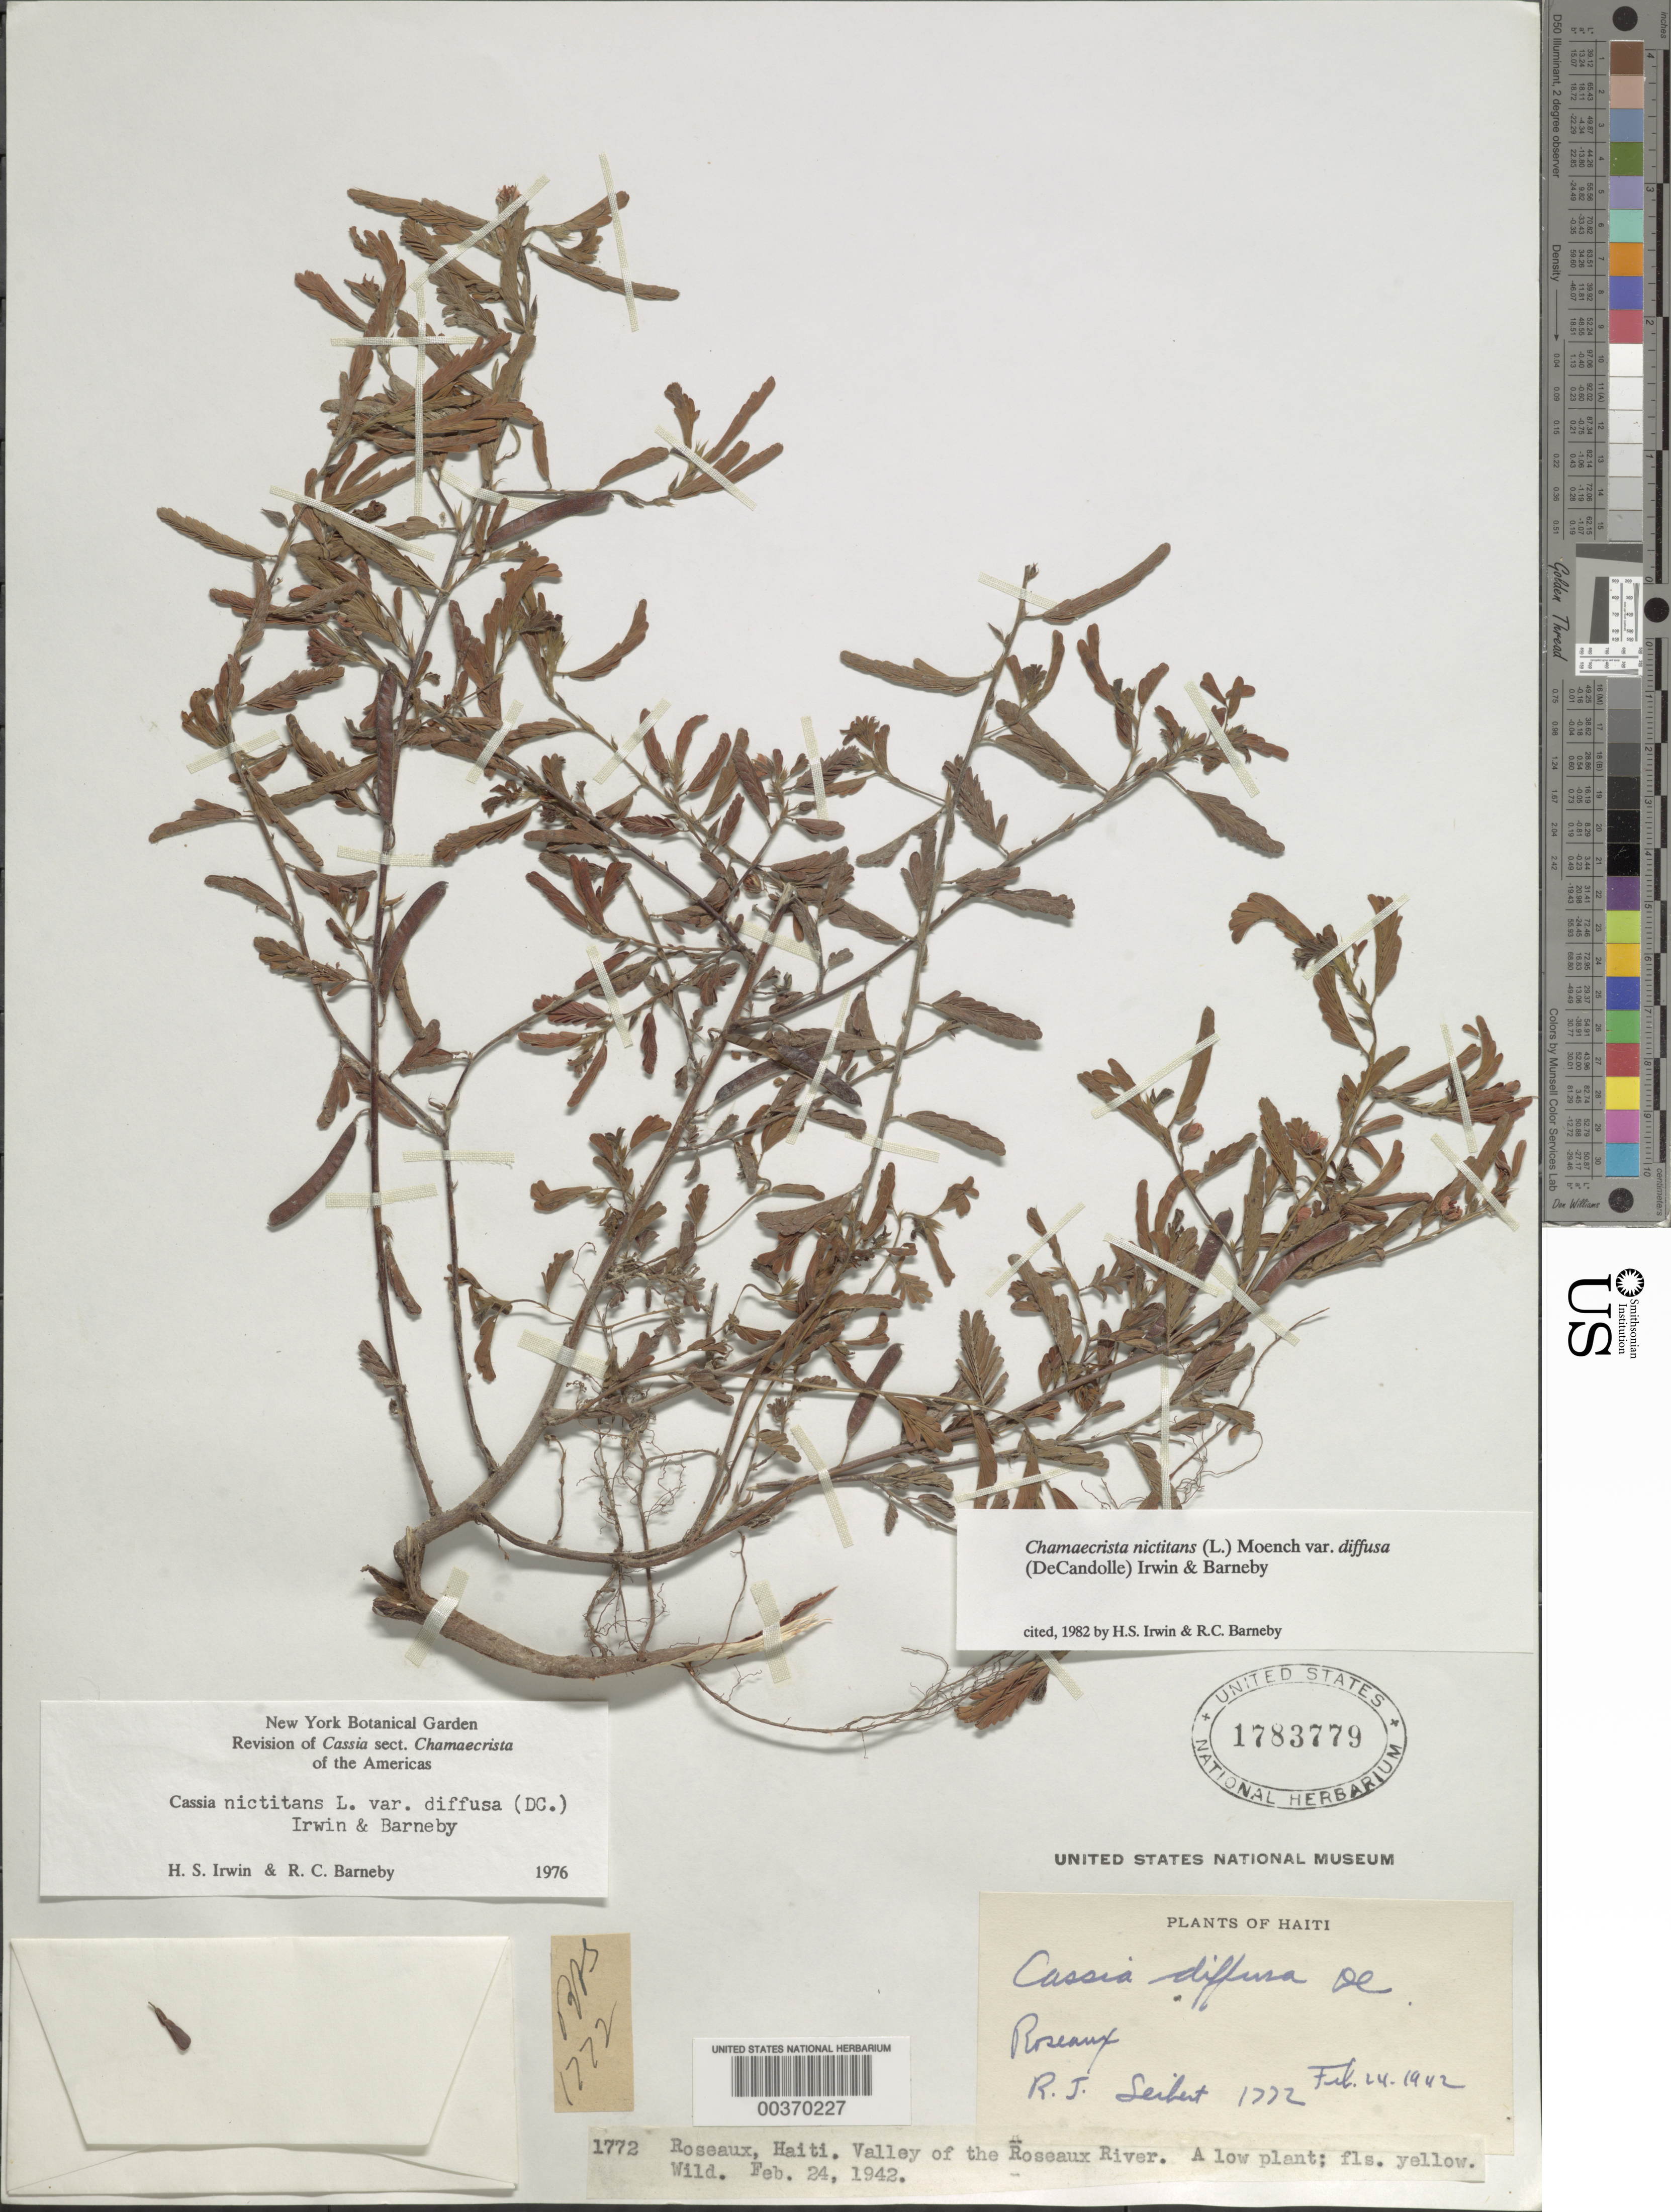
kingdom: Plantae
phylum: Tracheophyta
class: Magnoliopsida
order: Fabales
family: Fabaceae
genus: Chamaecrista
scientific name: Chamaecrista nictitans var. diffusa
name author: (DC.) H.S. Irwin & Barneby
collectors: R. J. Seibert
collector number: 1772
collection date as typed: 14 Feb 1942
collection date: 1942-02-14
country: Haiti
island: Hispaniola Island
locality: Roseaux, valley of the roseaux river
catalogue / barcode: US 1783779